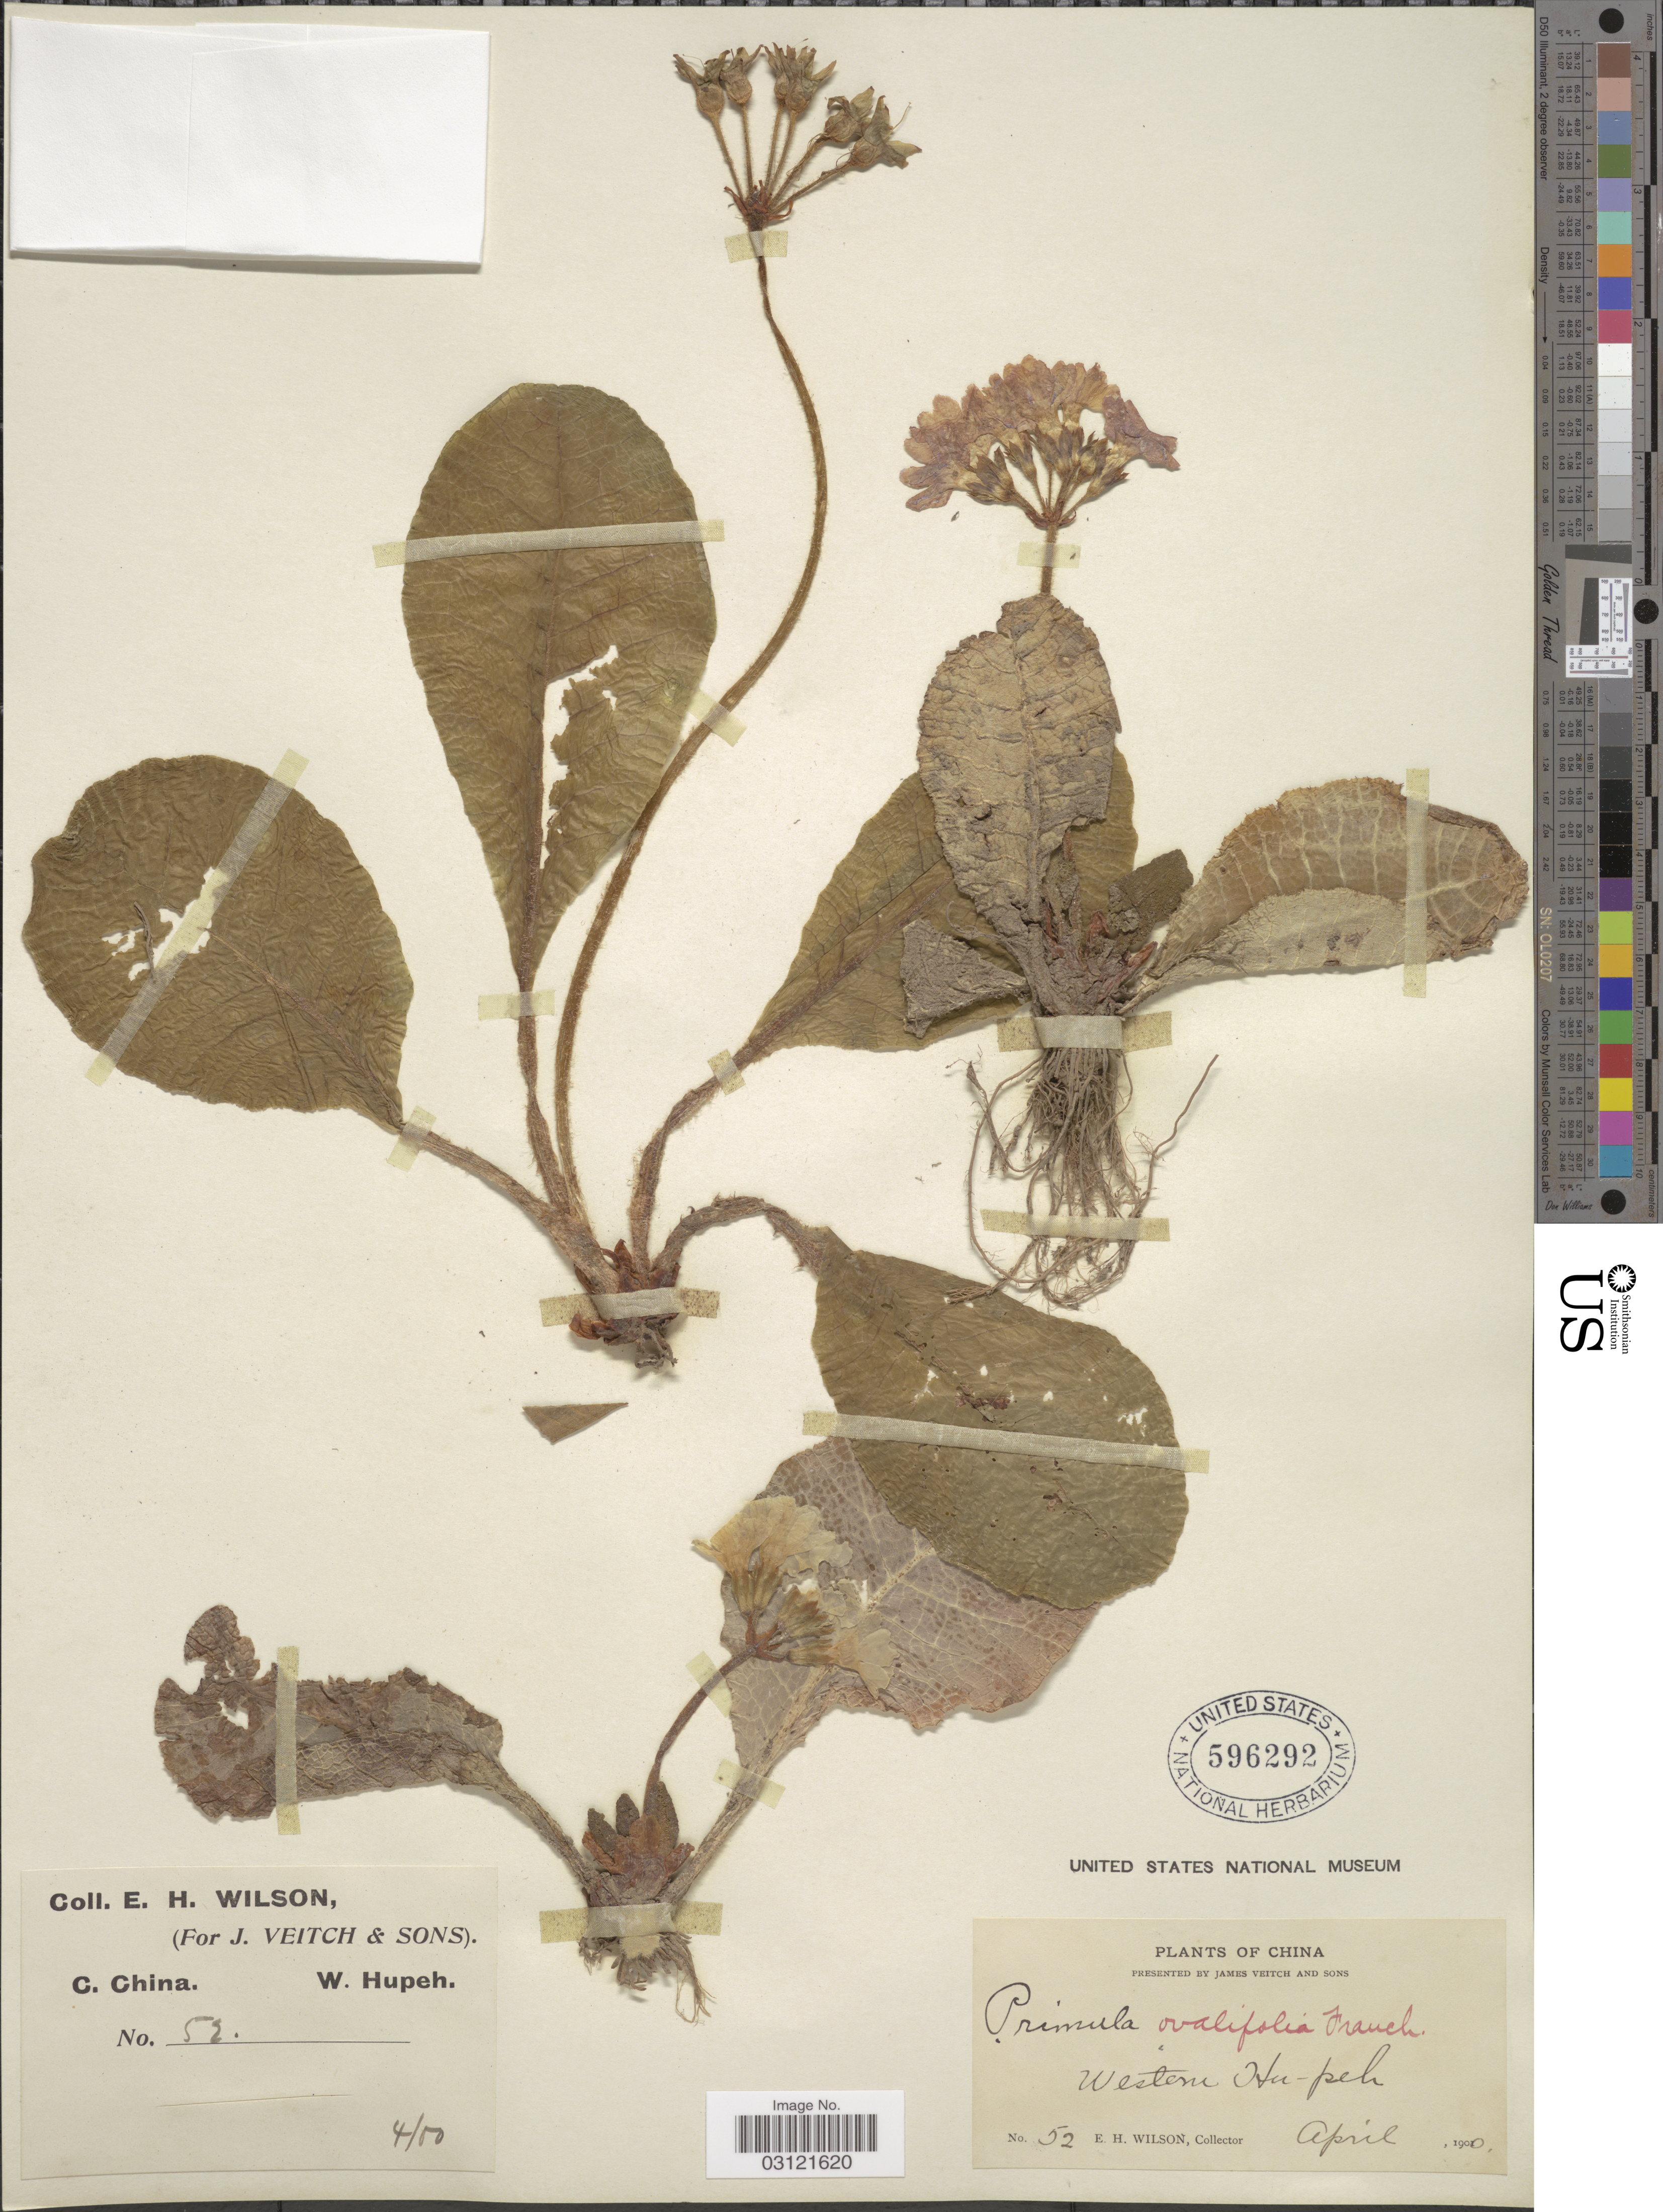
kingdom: Plantae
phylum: Tracheophyta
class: Magnoliopsida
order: Ericales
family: Primulaceae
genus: Primula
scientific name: Primula ovalifolia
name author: Franch.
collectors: E. Wilson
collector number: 52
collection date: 1900-04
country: China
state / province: Hubei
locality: C. China, Western Hu-peh.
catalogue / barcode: US 596292